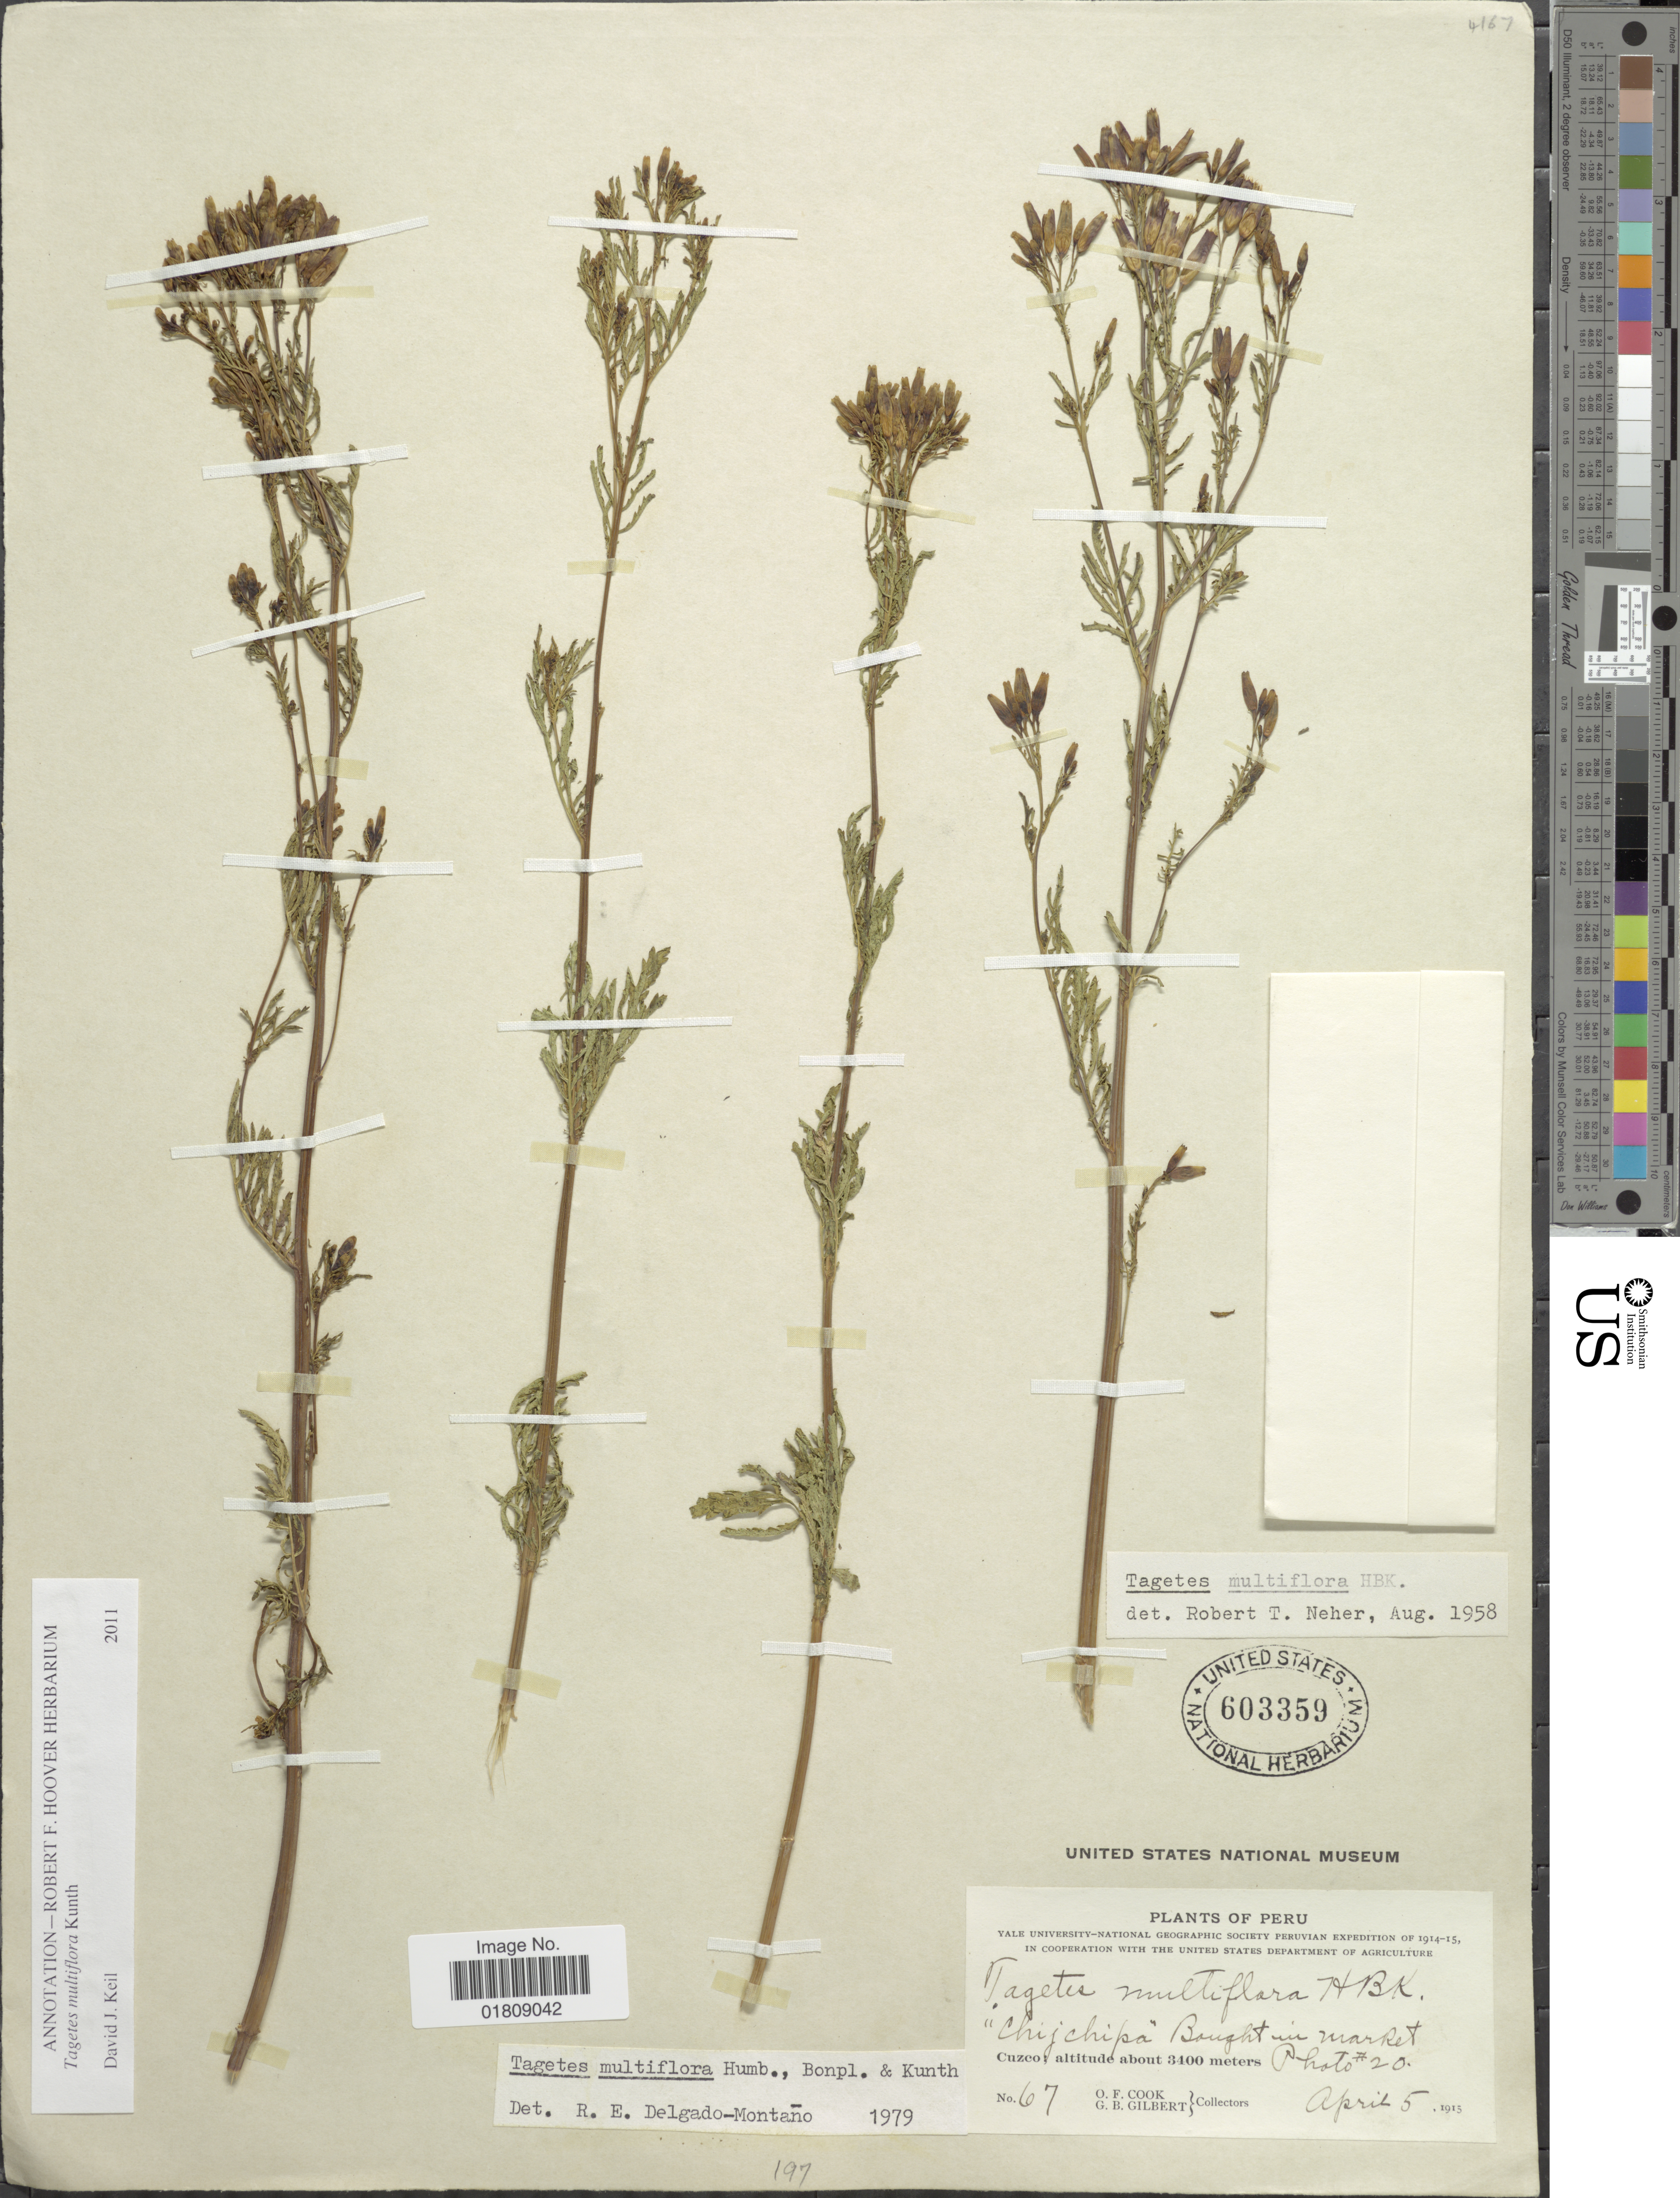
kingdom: Plantae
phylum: Tracheophyta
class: Magnoliopsida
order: Asterales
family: Asteraceae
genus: Tagetes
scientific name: Tagetes multiflora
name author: Kunth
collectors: O. F. Cook & G. B. Gilbert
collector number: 67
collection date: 1915-04-05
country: Peru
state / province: Cusco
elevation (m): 3400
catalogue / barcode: US 603359